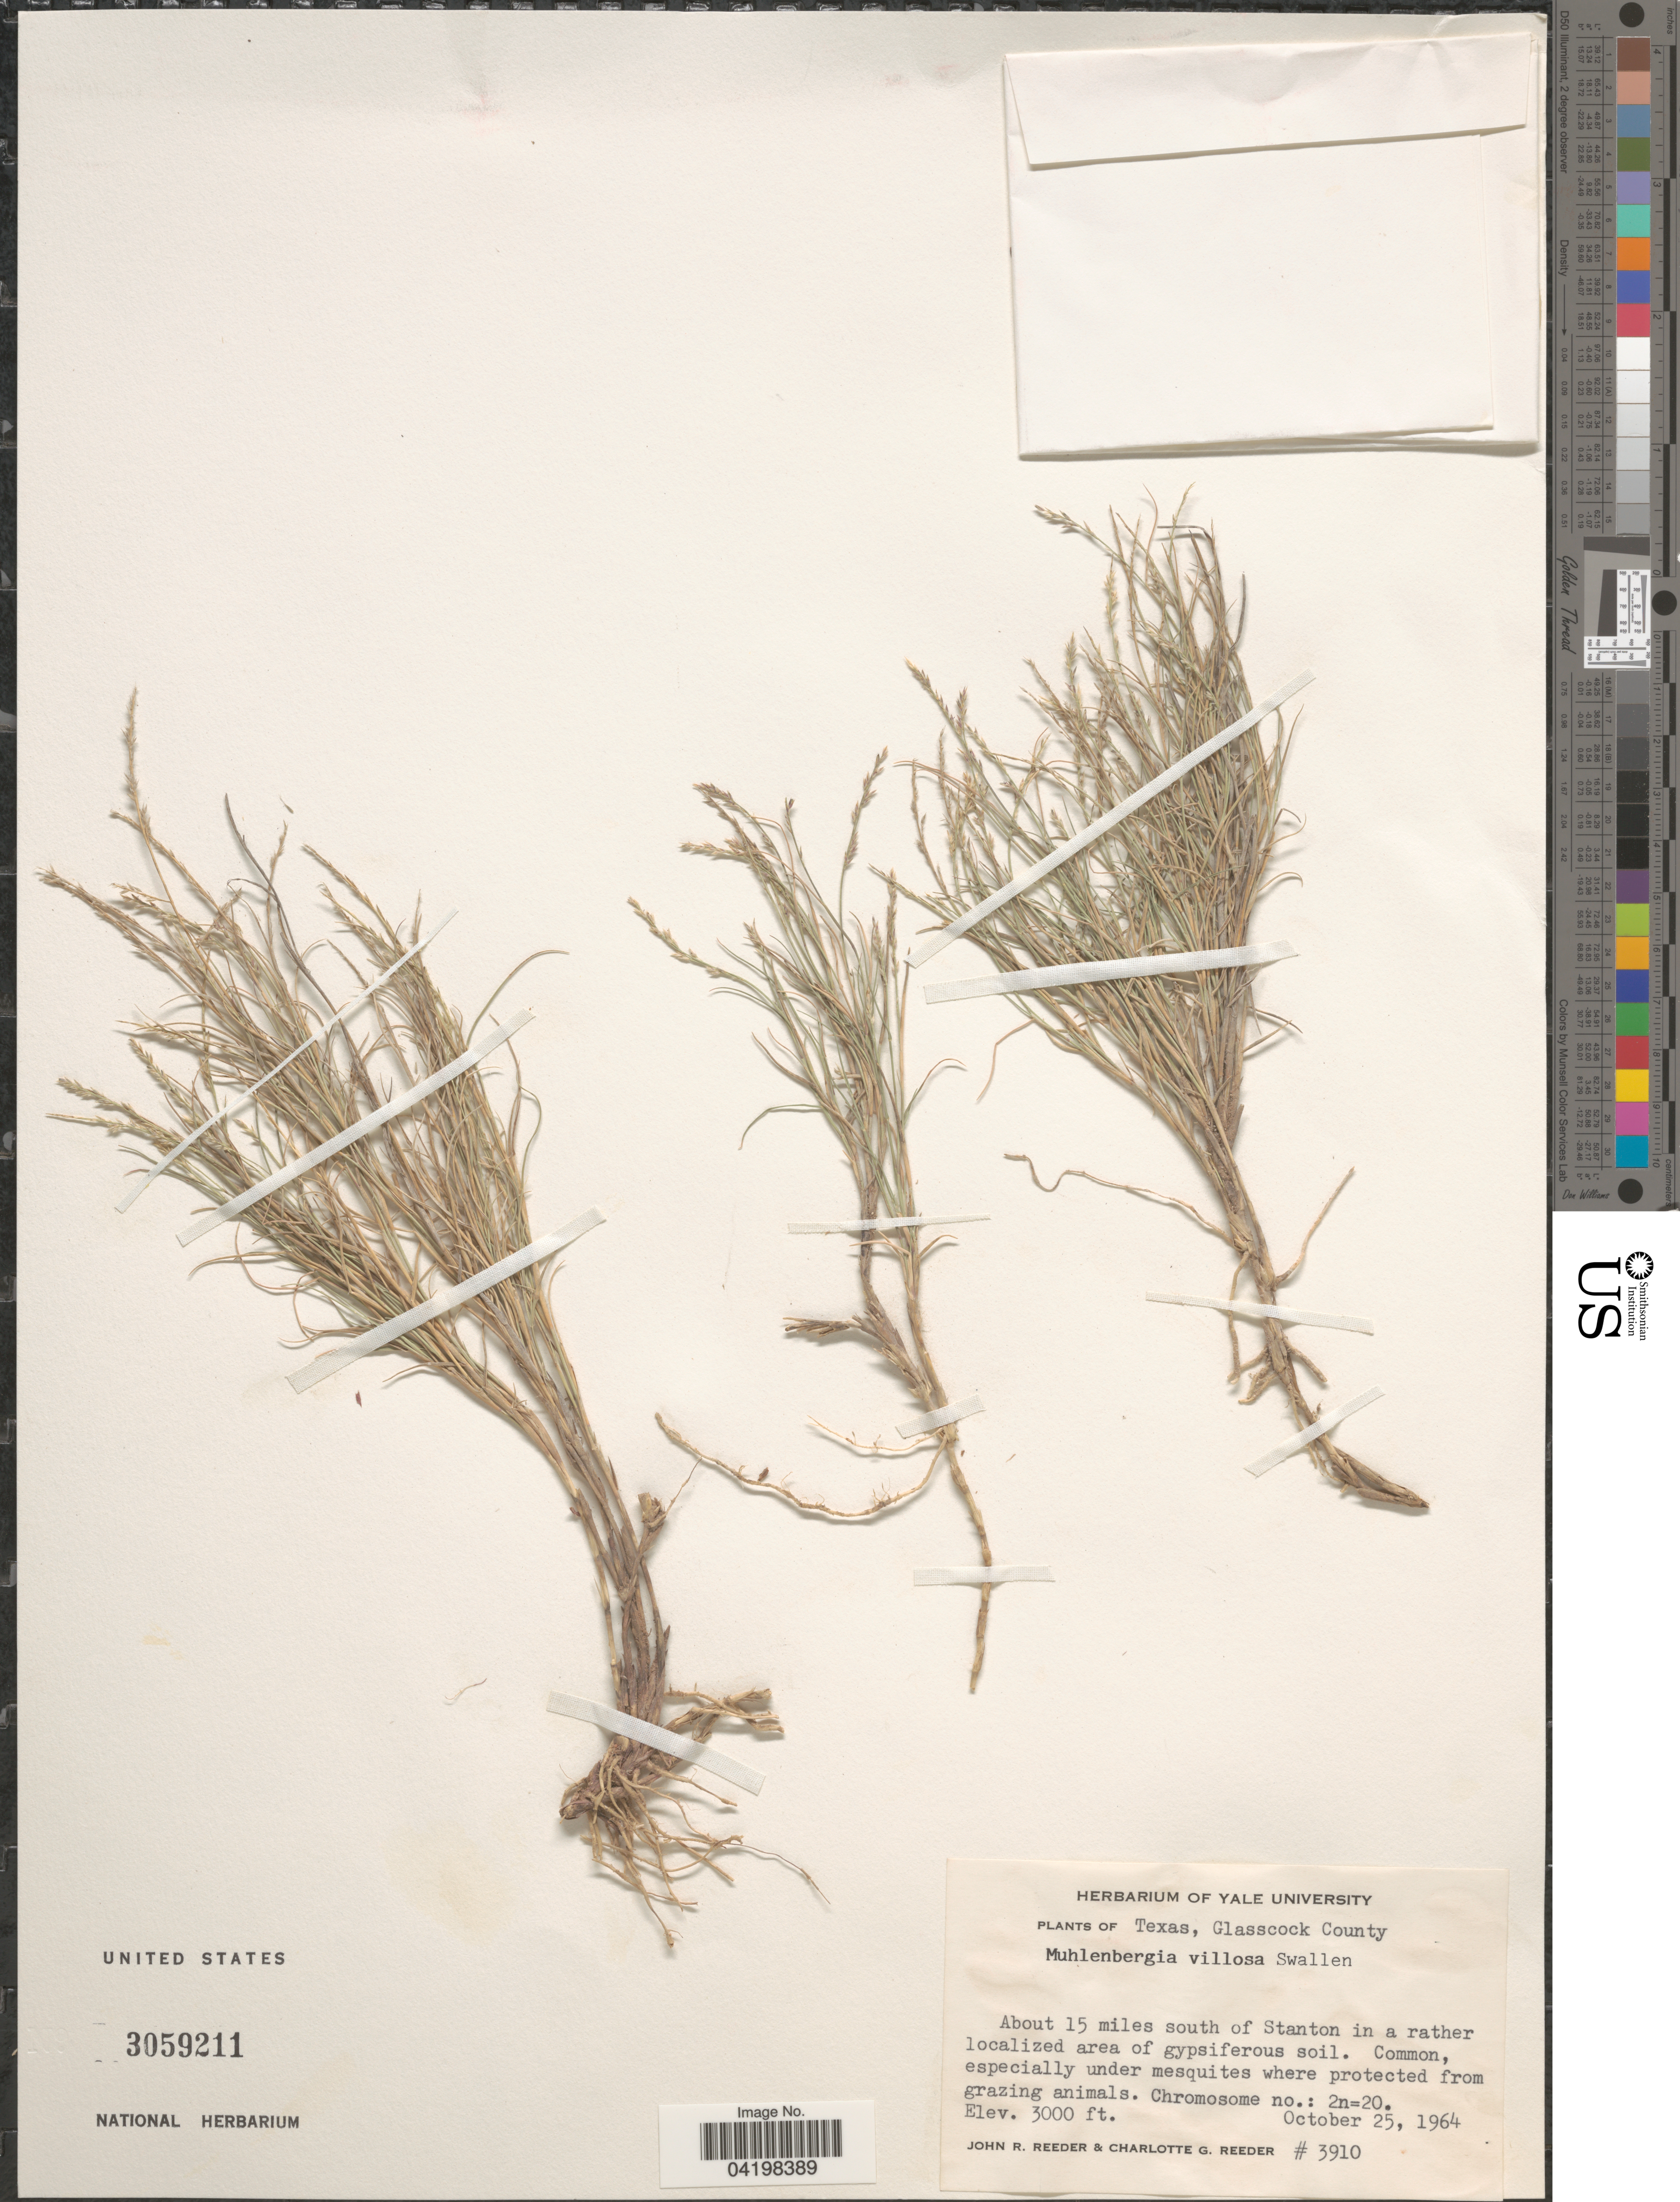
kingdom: Plantae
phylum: Tracheophyta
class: Liliopsida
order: Poales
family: Poaceae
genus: Muhlenbergia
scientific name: Muhlenbergia villiflora var. villosa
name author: (Swallen) Morden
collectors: J. R. Reeder & C. G. Reeder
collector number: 3910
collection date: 1964-10-25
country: United States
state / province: Texas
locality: Glasscock County. About 15 miles south of Stanton in a rather localized area of gypsiferous soil.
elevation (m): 914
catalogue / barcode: US 3059211